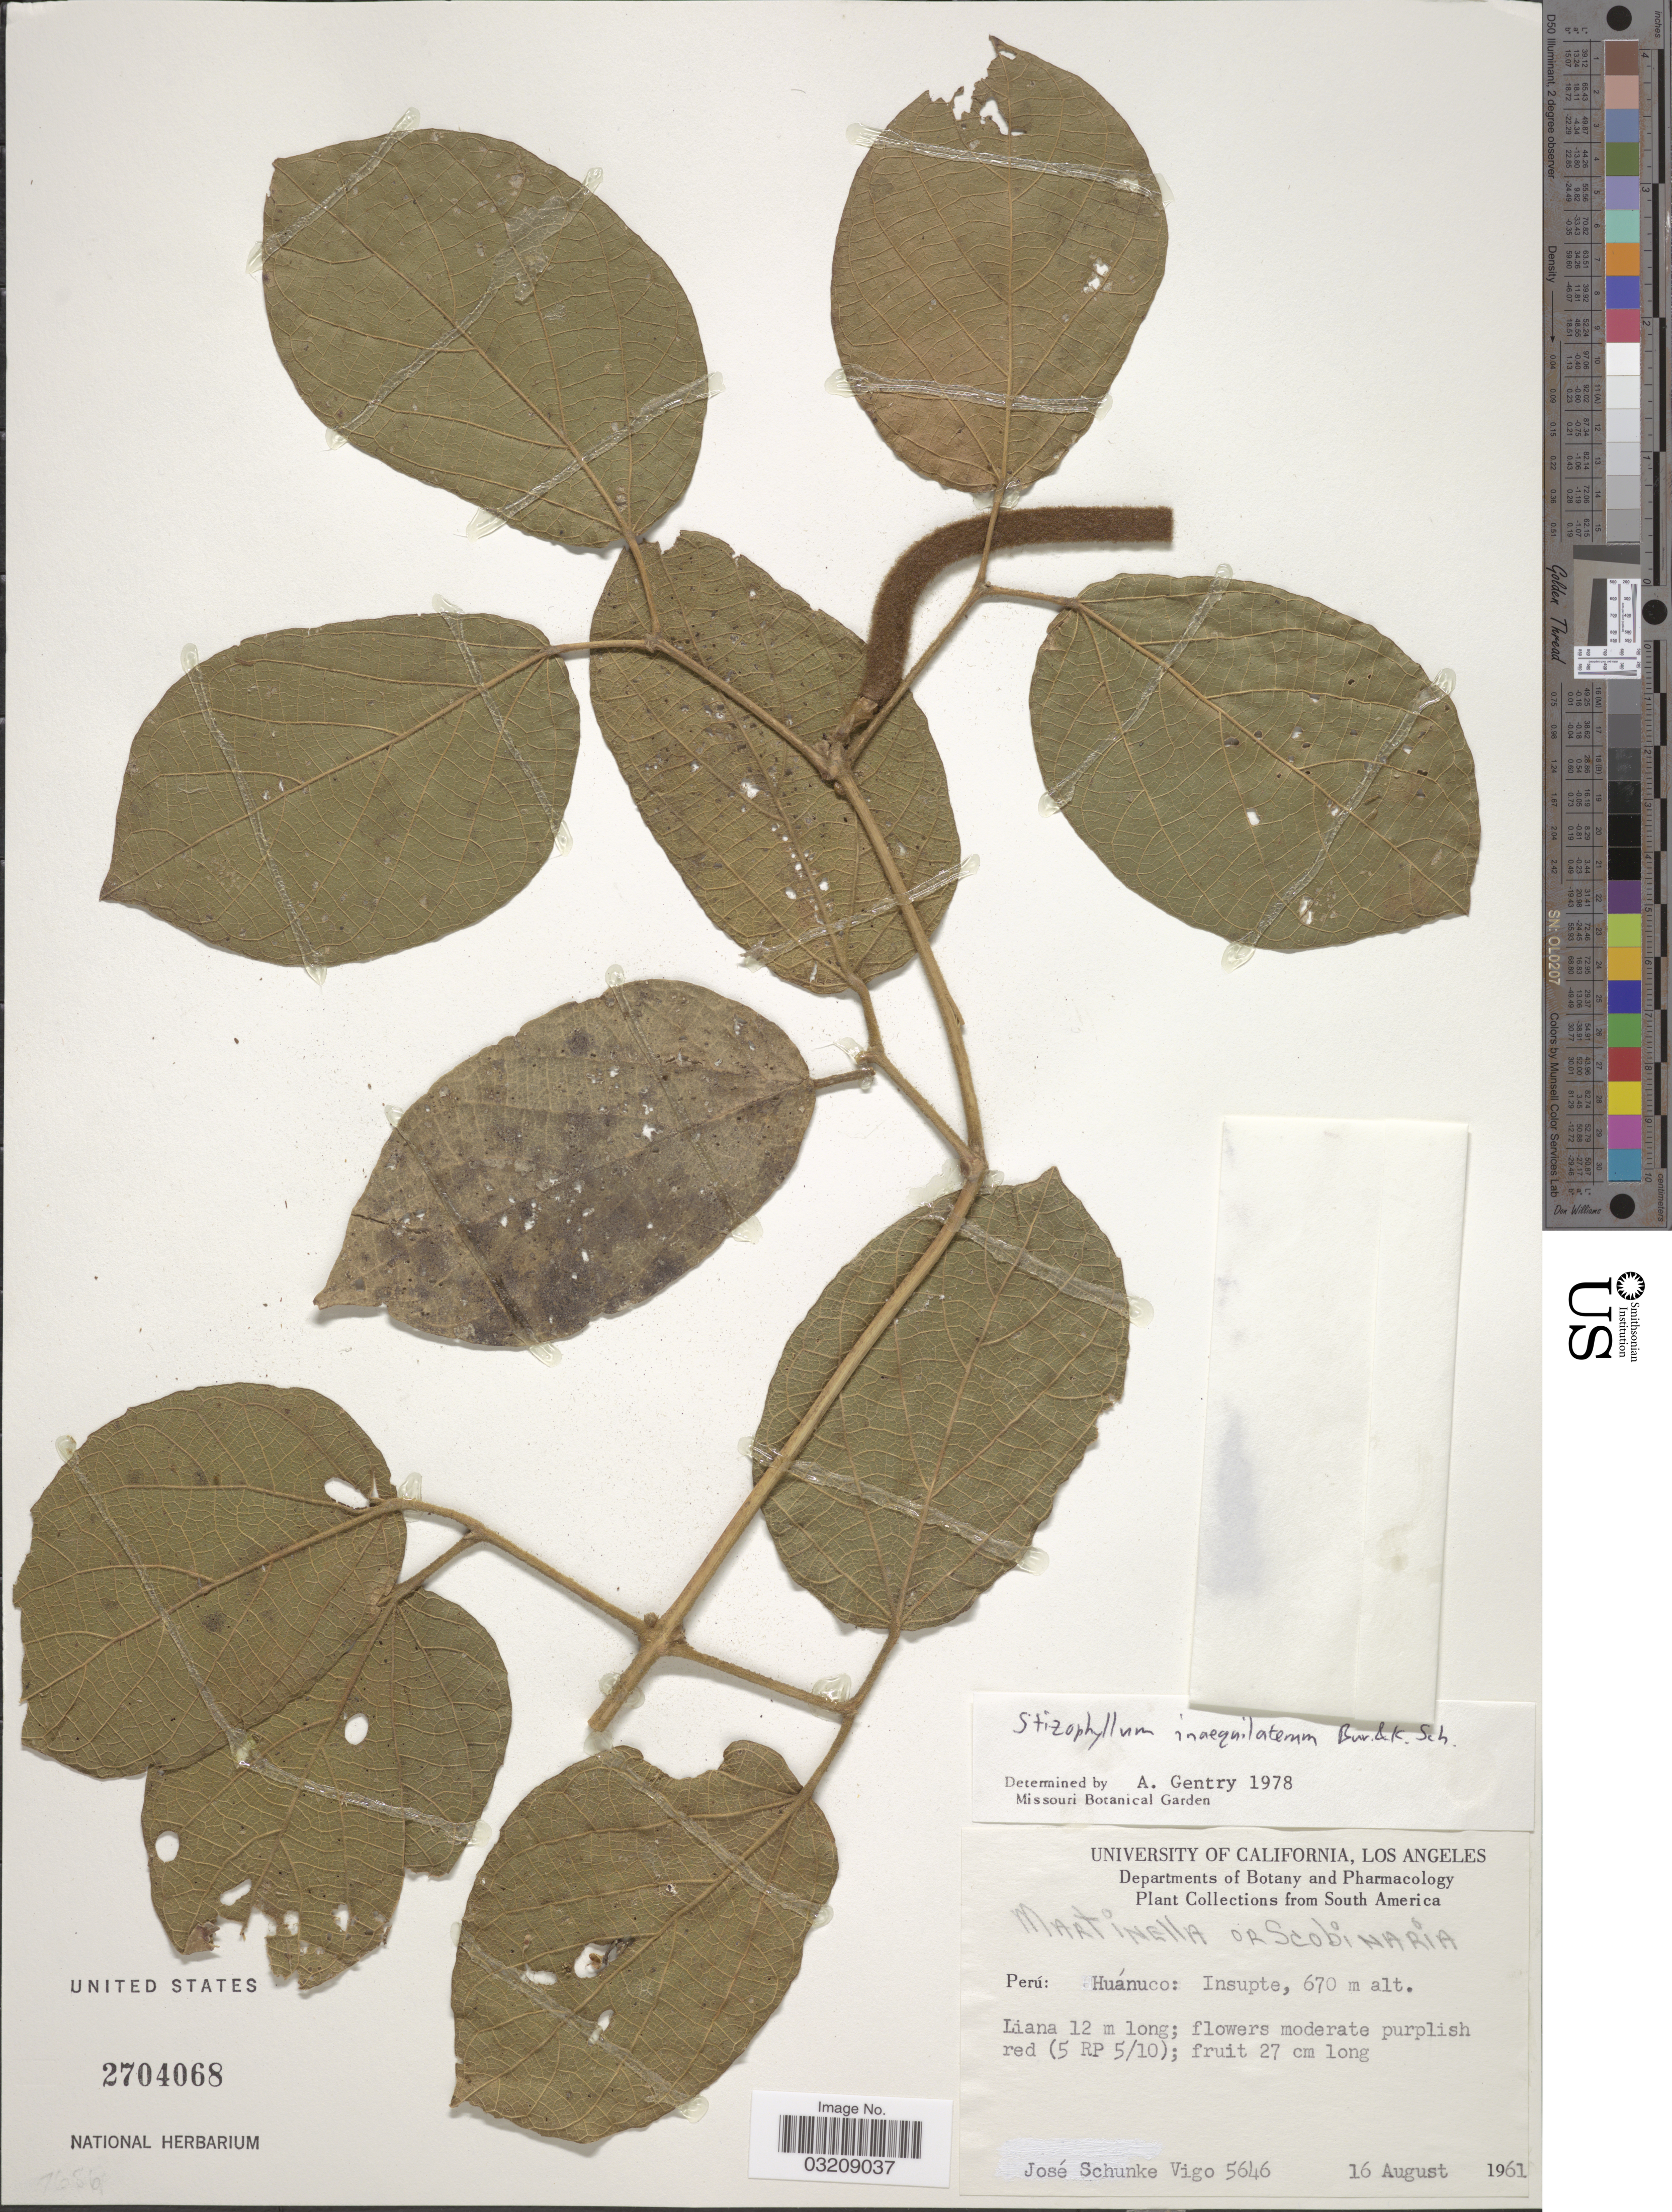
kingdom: Plantae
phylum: Tracheophyta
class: Magnoliopsida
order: Lamiales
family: Bignoniaceae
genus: Stizophyllum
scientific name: Stizophyllum inaequilaterum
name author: Bureau & K. Schum.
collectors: J. Schunke Vigo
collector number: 5646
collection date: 1961-08-16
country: Peru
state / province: Huánuco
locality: Insupte.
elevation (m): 670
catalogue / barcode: US 2704068